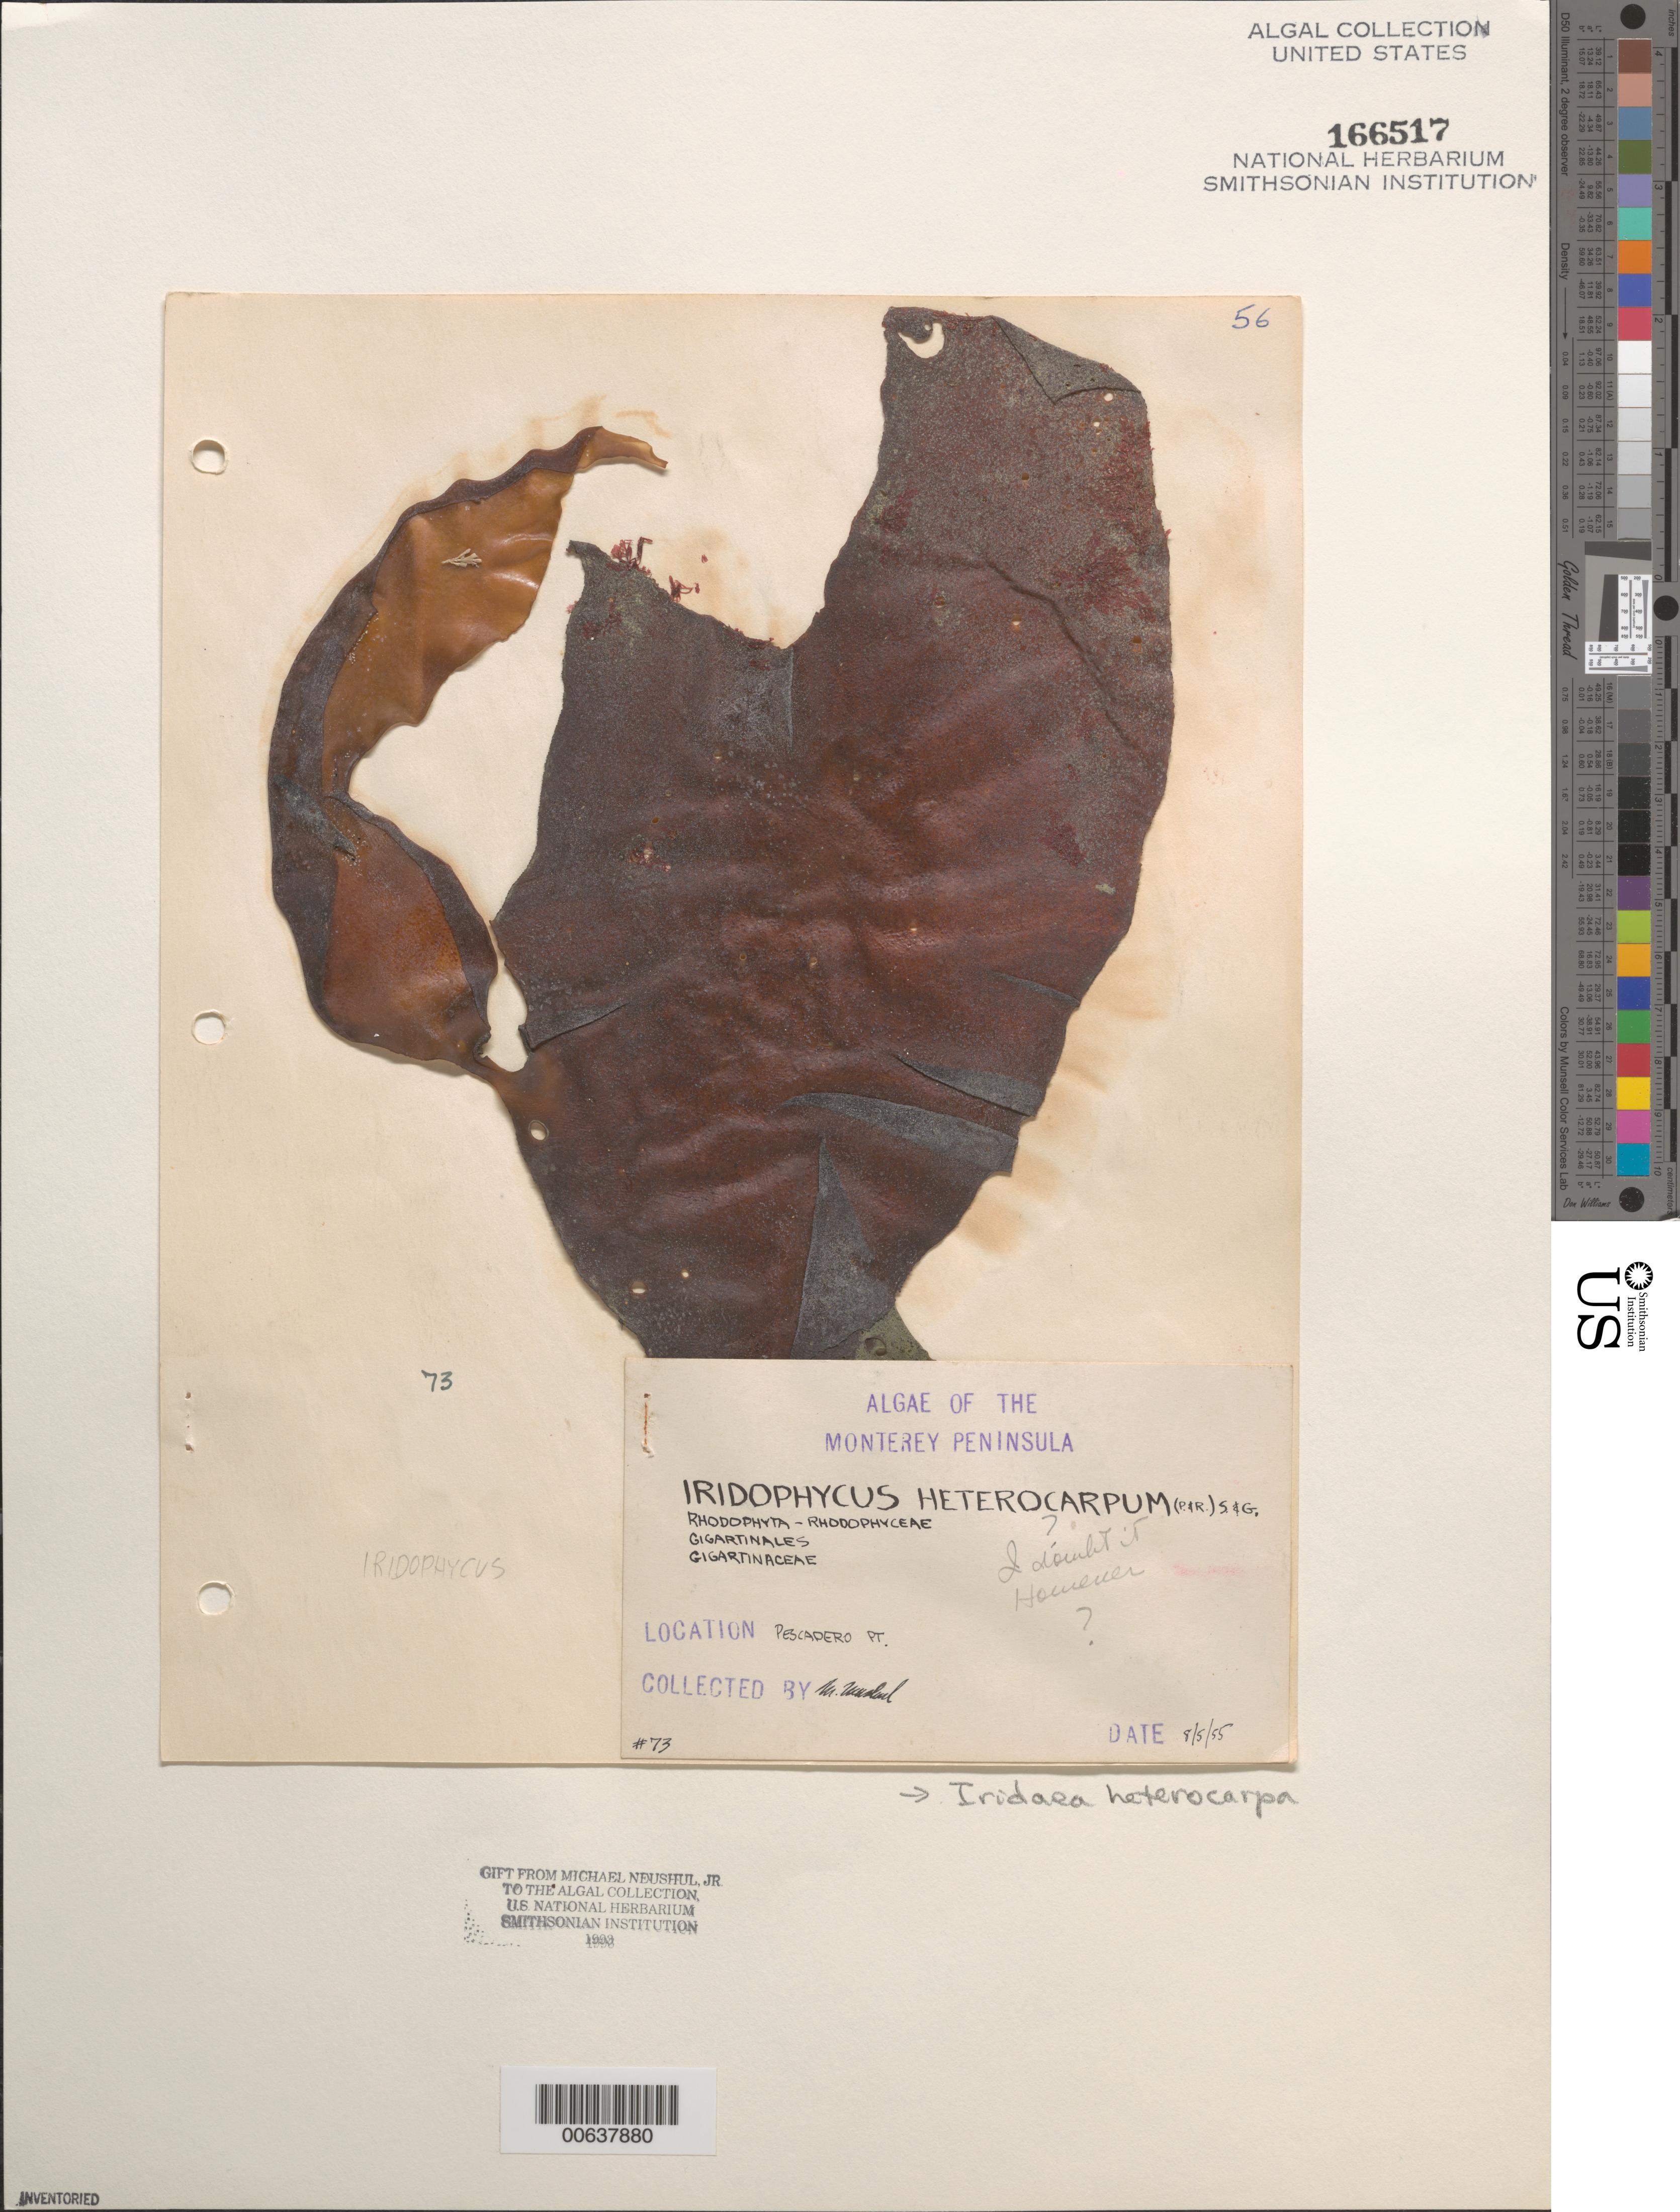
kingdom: Plantae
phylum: Rhodophyta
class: Florideophyceae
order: Gigartinales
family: Gigartinaceae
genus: Chondrus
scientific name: Chondrus crispus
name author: Stackh.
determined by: Algae name updating Project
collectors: M. Neushul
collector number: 73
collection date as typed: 05 Aug 1955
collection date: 1955-08-05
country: United States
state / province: California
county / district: Monterey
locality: Pescadero Point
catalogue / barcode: US 166517